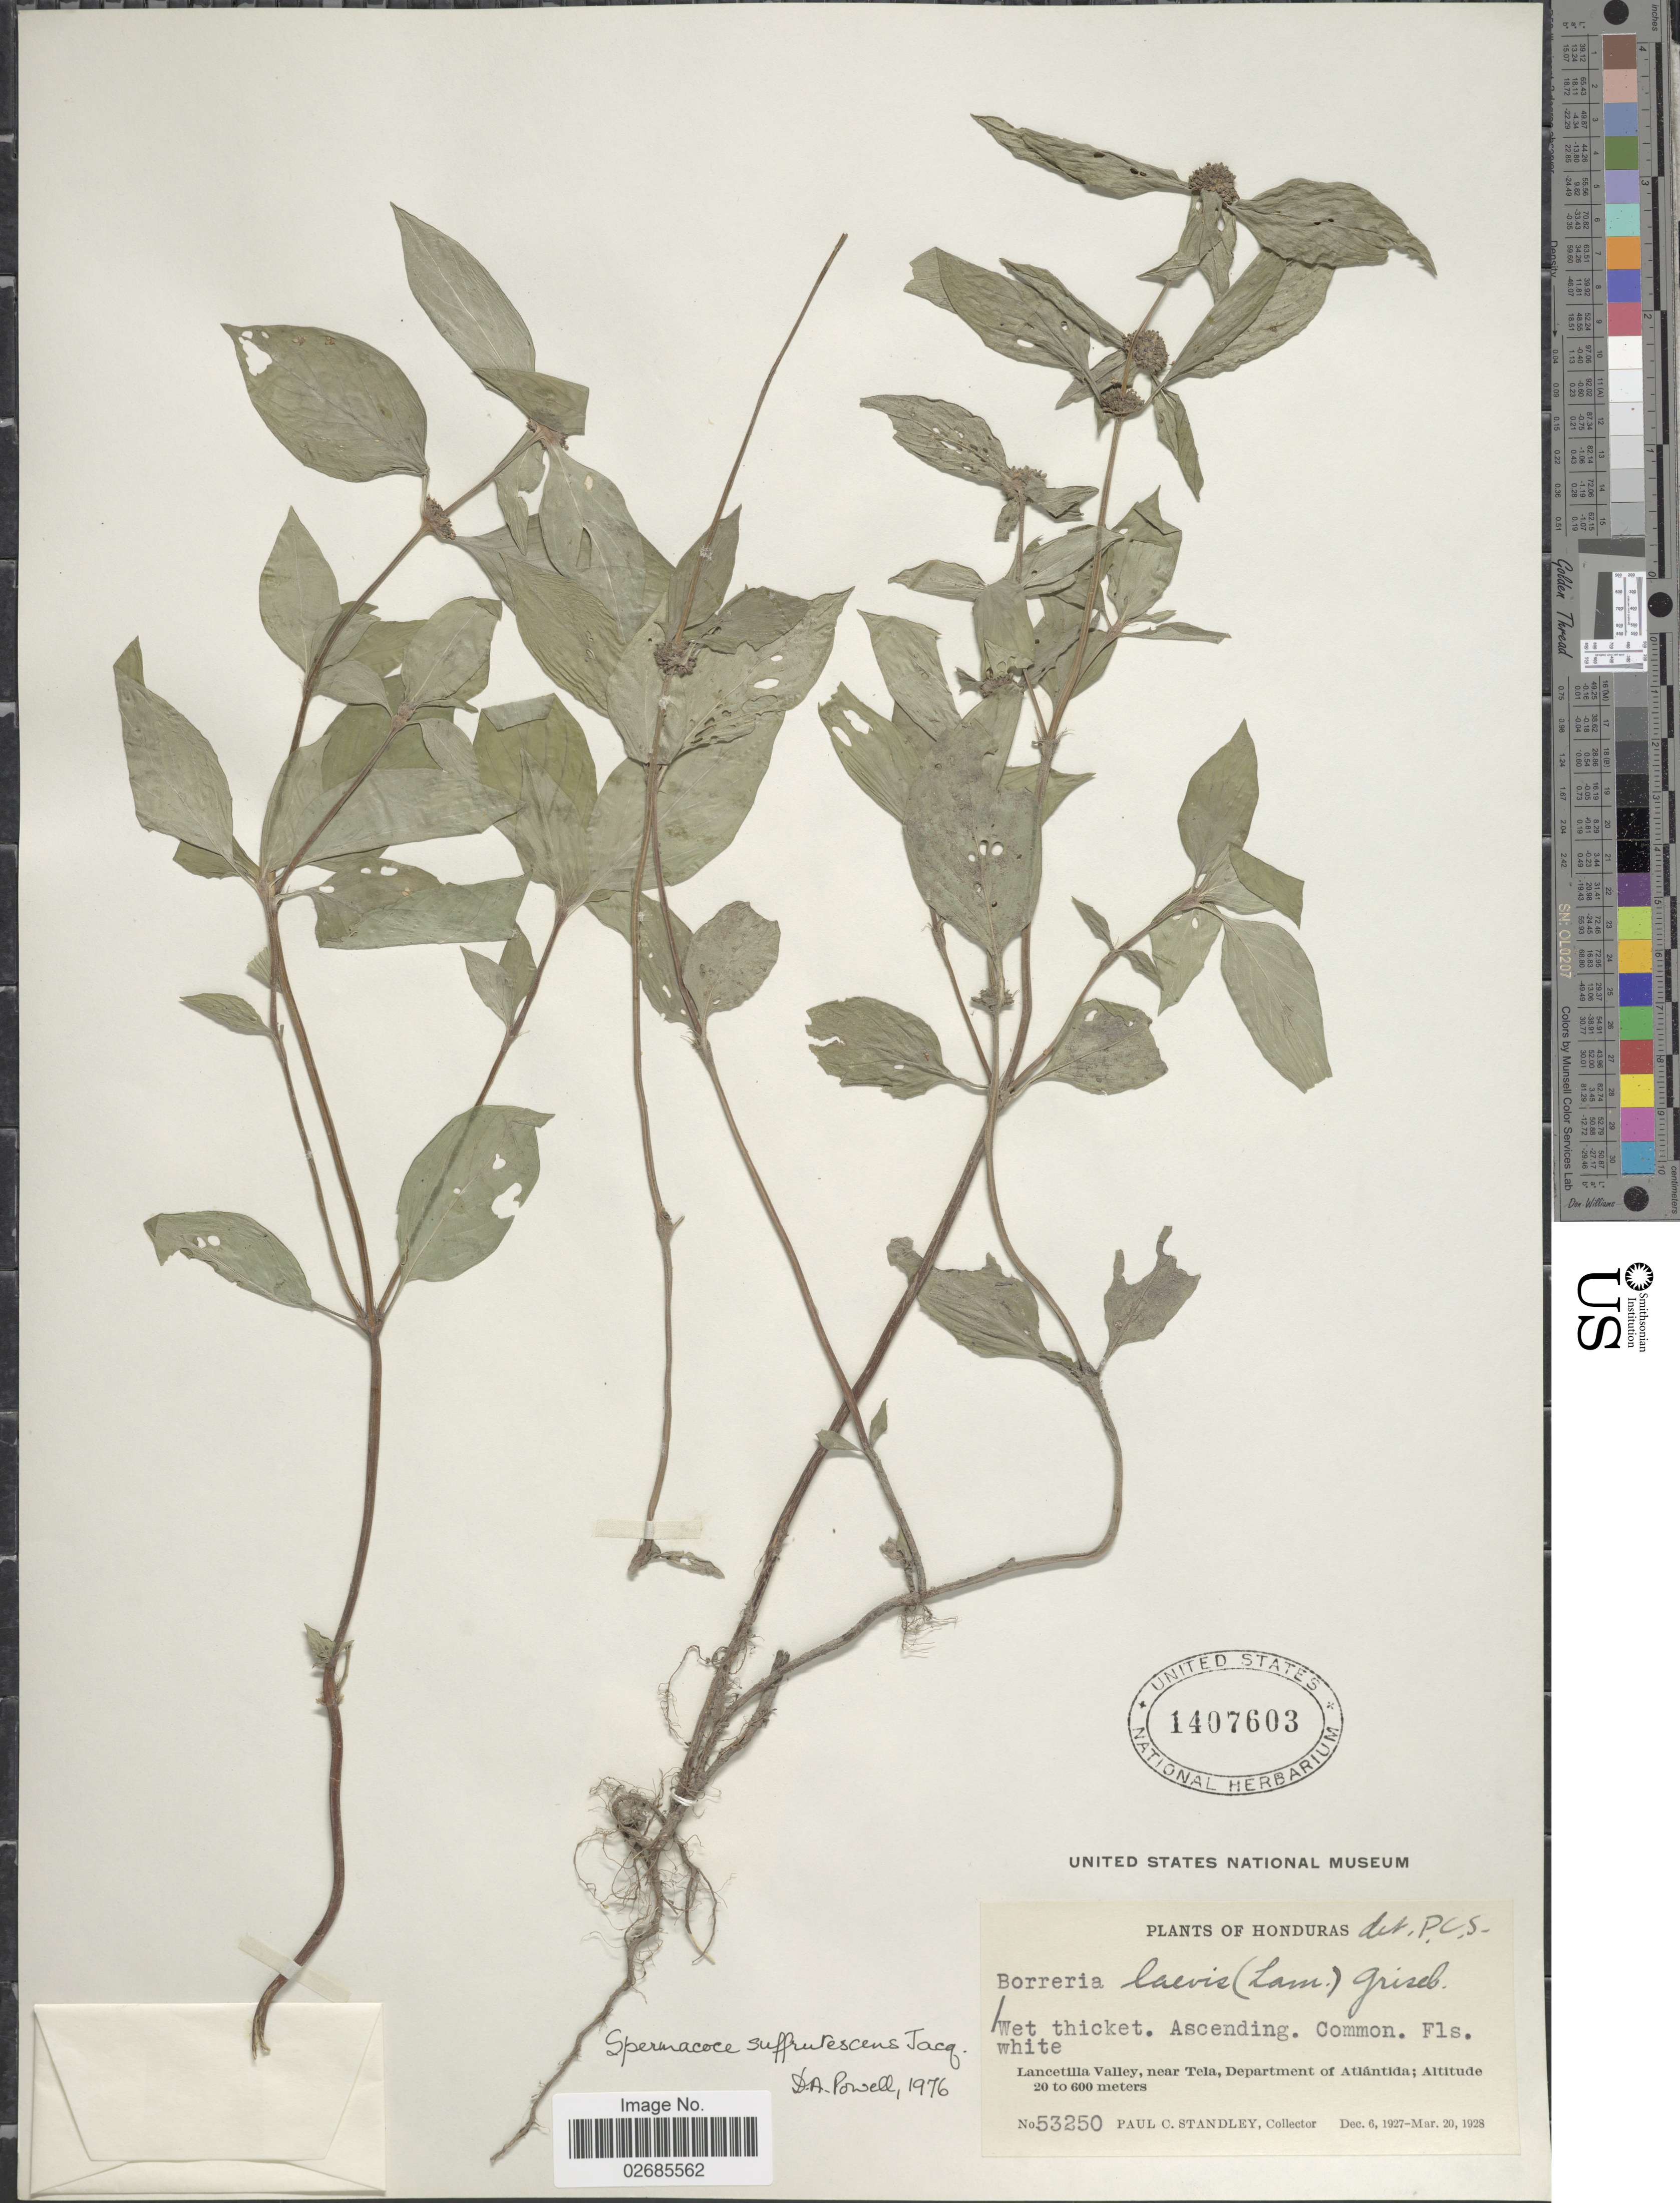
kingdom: Plantae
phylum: Tracheophyta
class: Magnoliopsida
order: Gentianales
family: Rubiaceae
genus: Borreria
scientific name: Borreria assurgens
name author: (Ruiz & Pav.) Griseb.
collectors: P. C. Standley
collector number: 53250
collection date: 1927-12-06/1928-03-20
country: Honduras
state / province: Atlántida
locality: Wet thicket, Lancetilla Valley, near Tela, Department of Atlántida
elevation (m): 20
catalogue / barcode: US 1407603